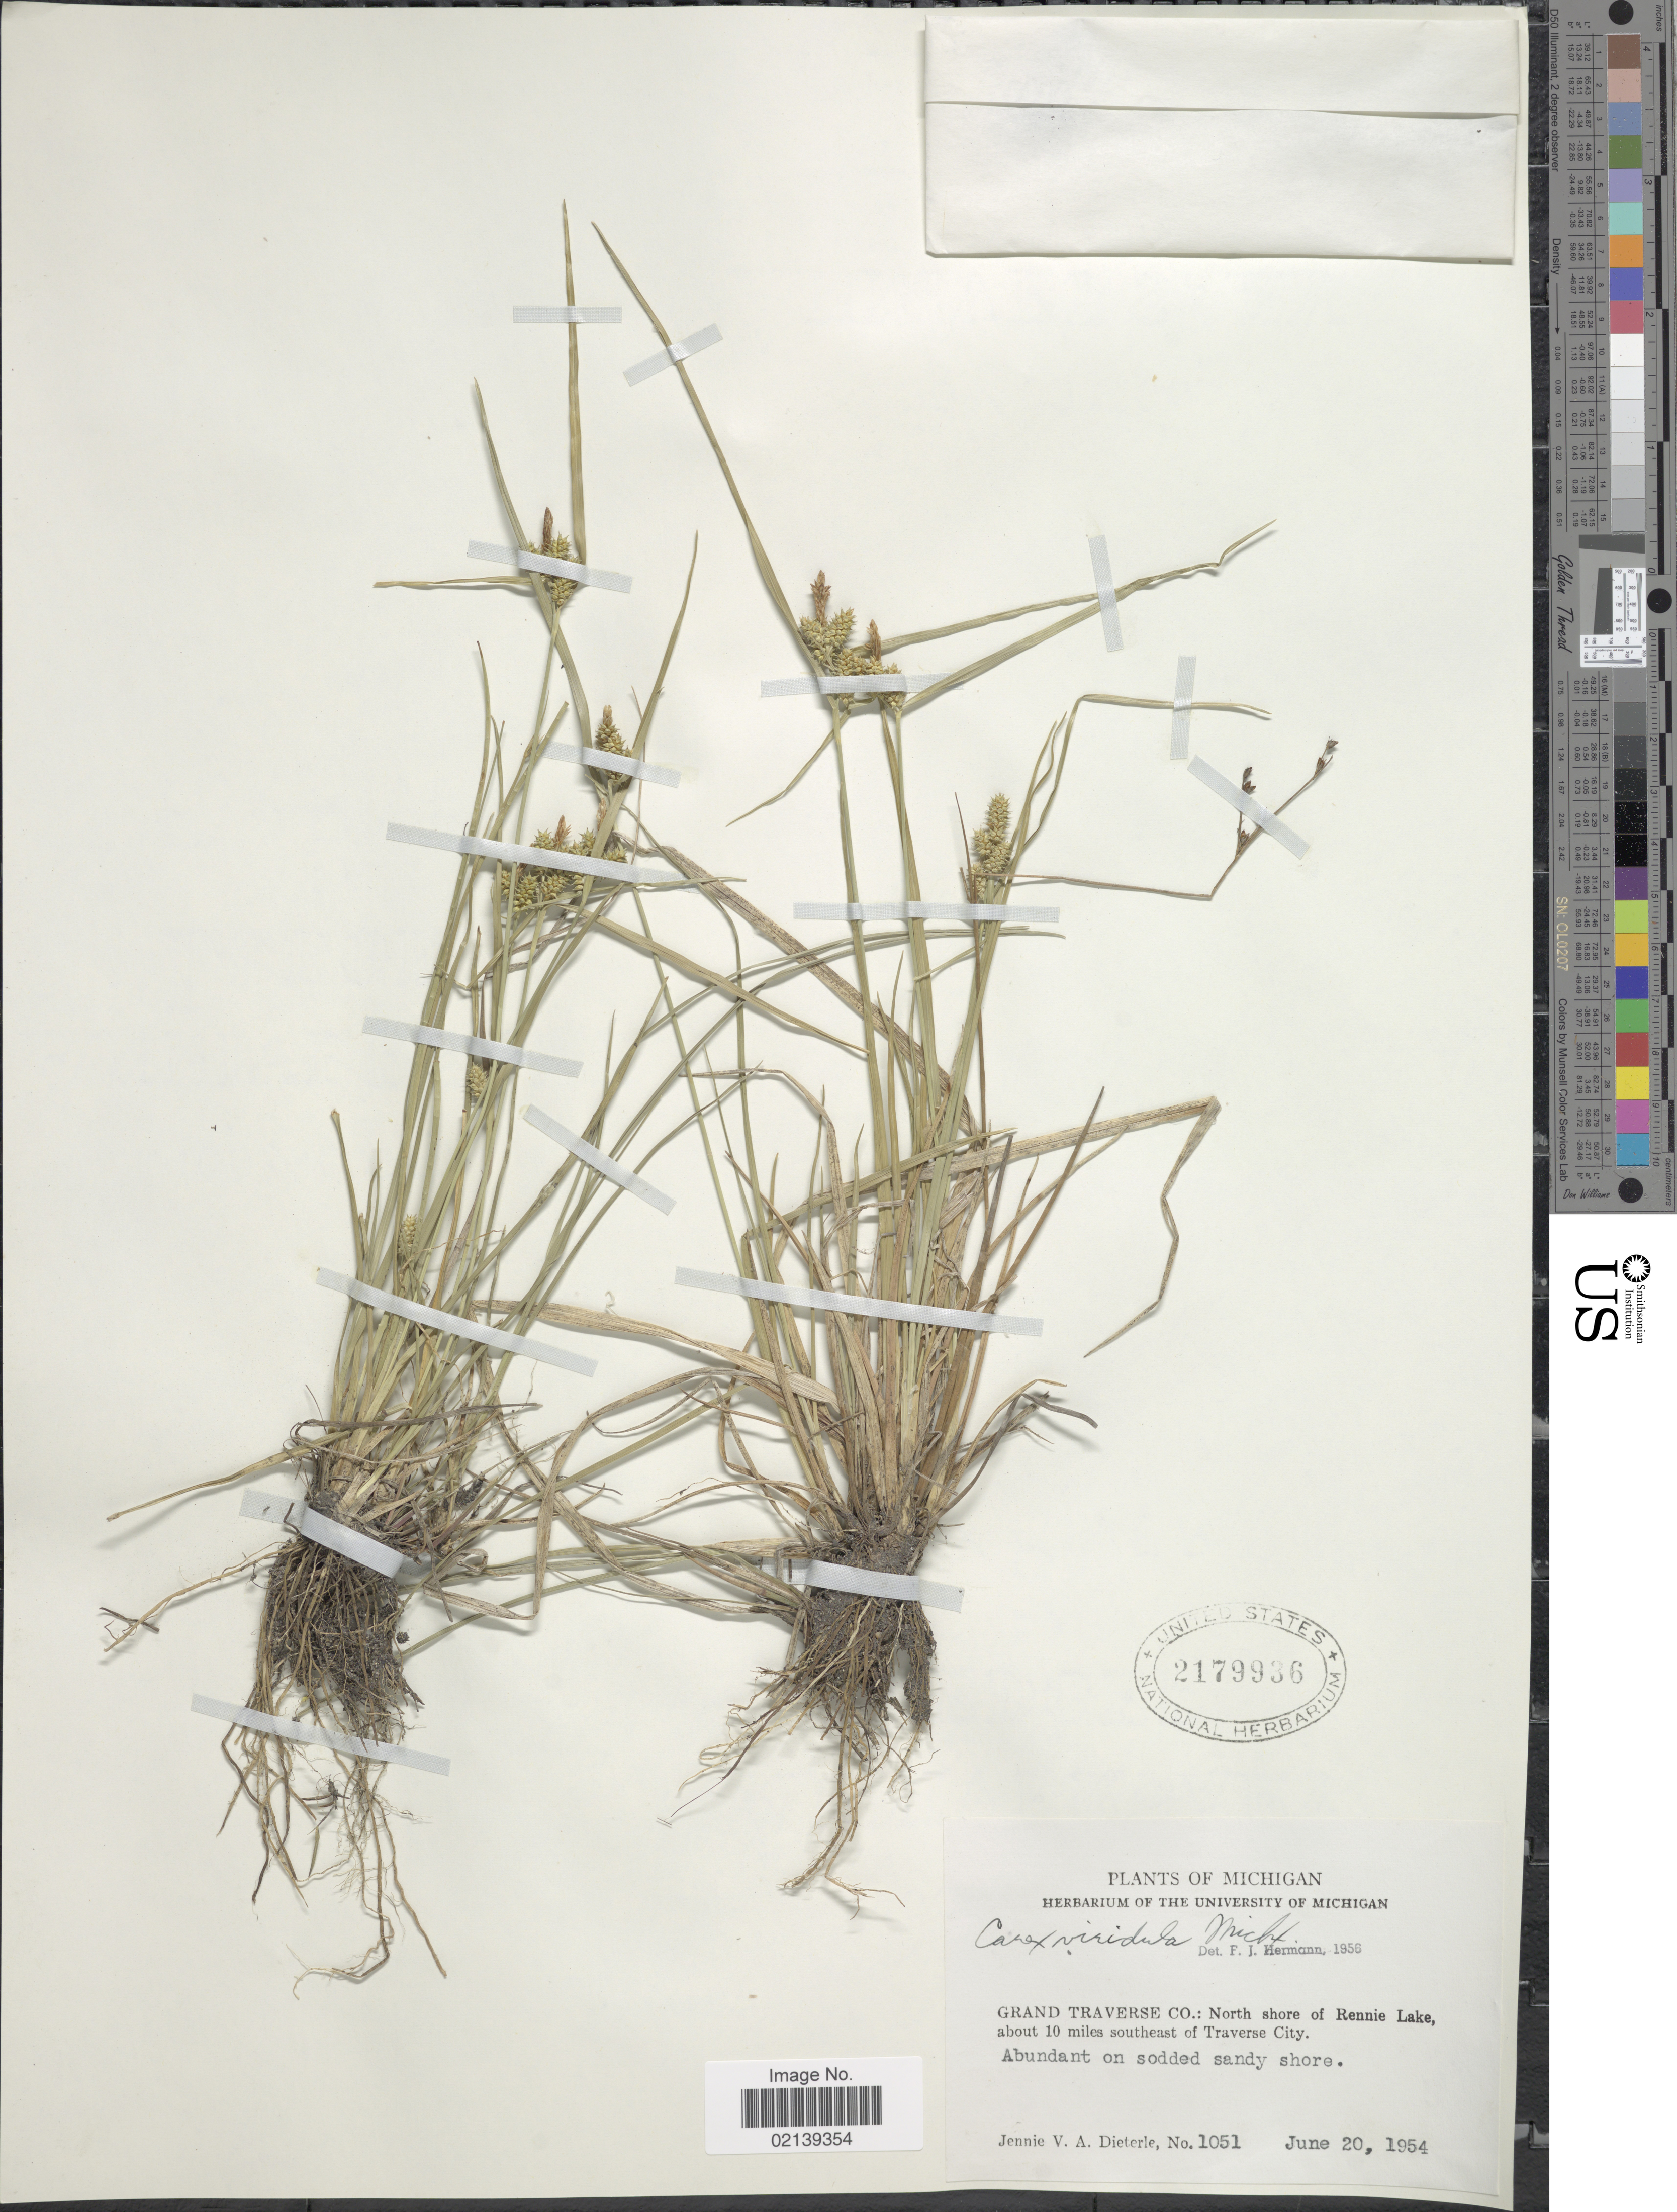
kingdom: Plantae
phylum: Tracheophyta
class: Liliopsida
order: Poales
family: Cyperaceae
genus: Carex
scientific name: Carex oederi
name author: Retz.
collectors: J. Dieterle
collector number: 1051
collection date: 1954-06-20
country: United States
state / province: Michigan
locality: Grand Traverse Co.: North shore of Rennie Lake, about 10 miles southeast of Traverse City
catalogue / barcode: US 2179936